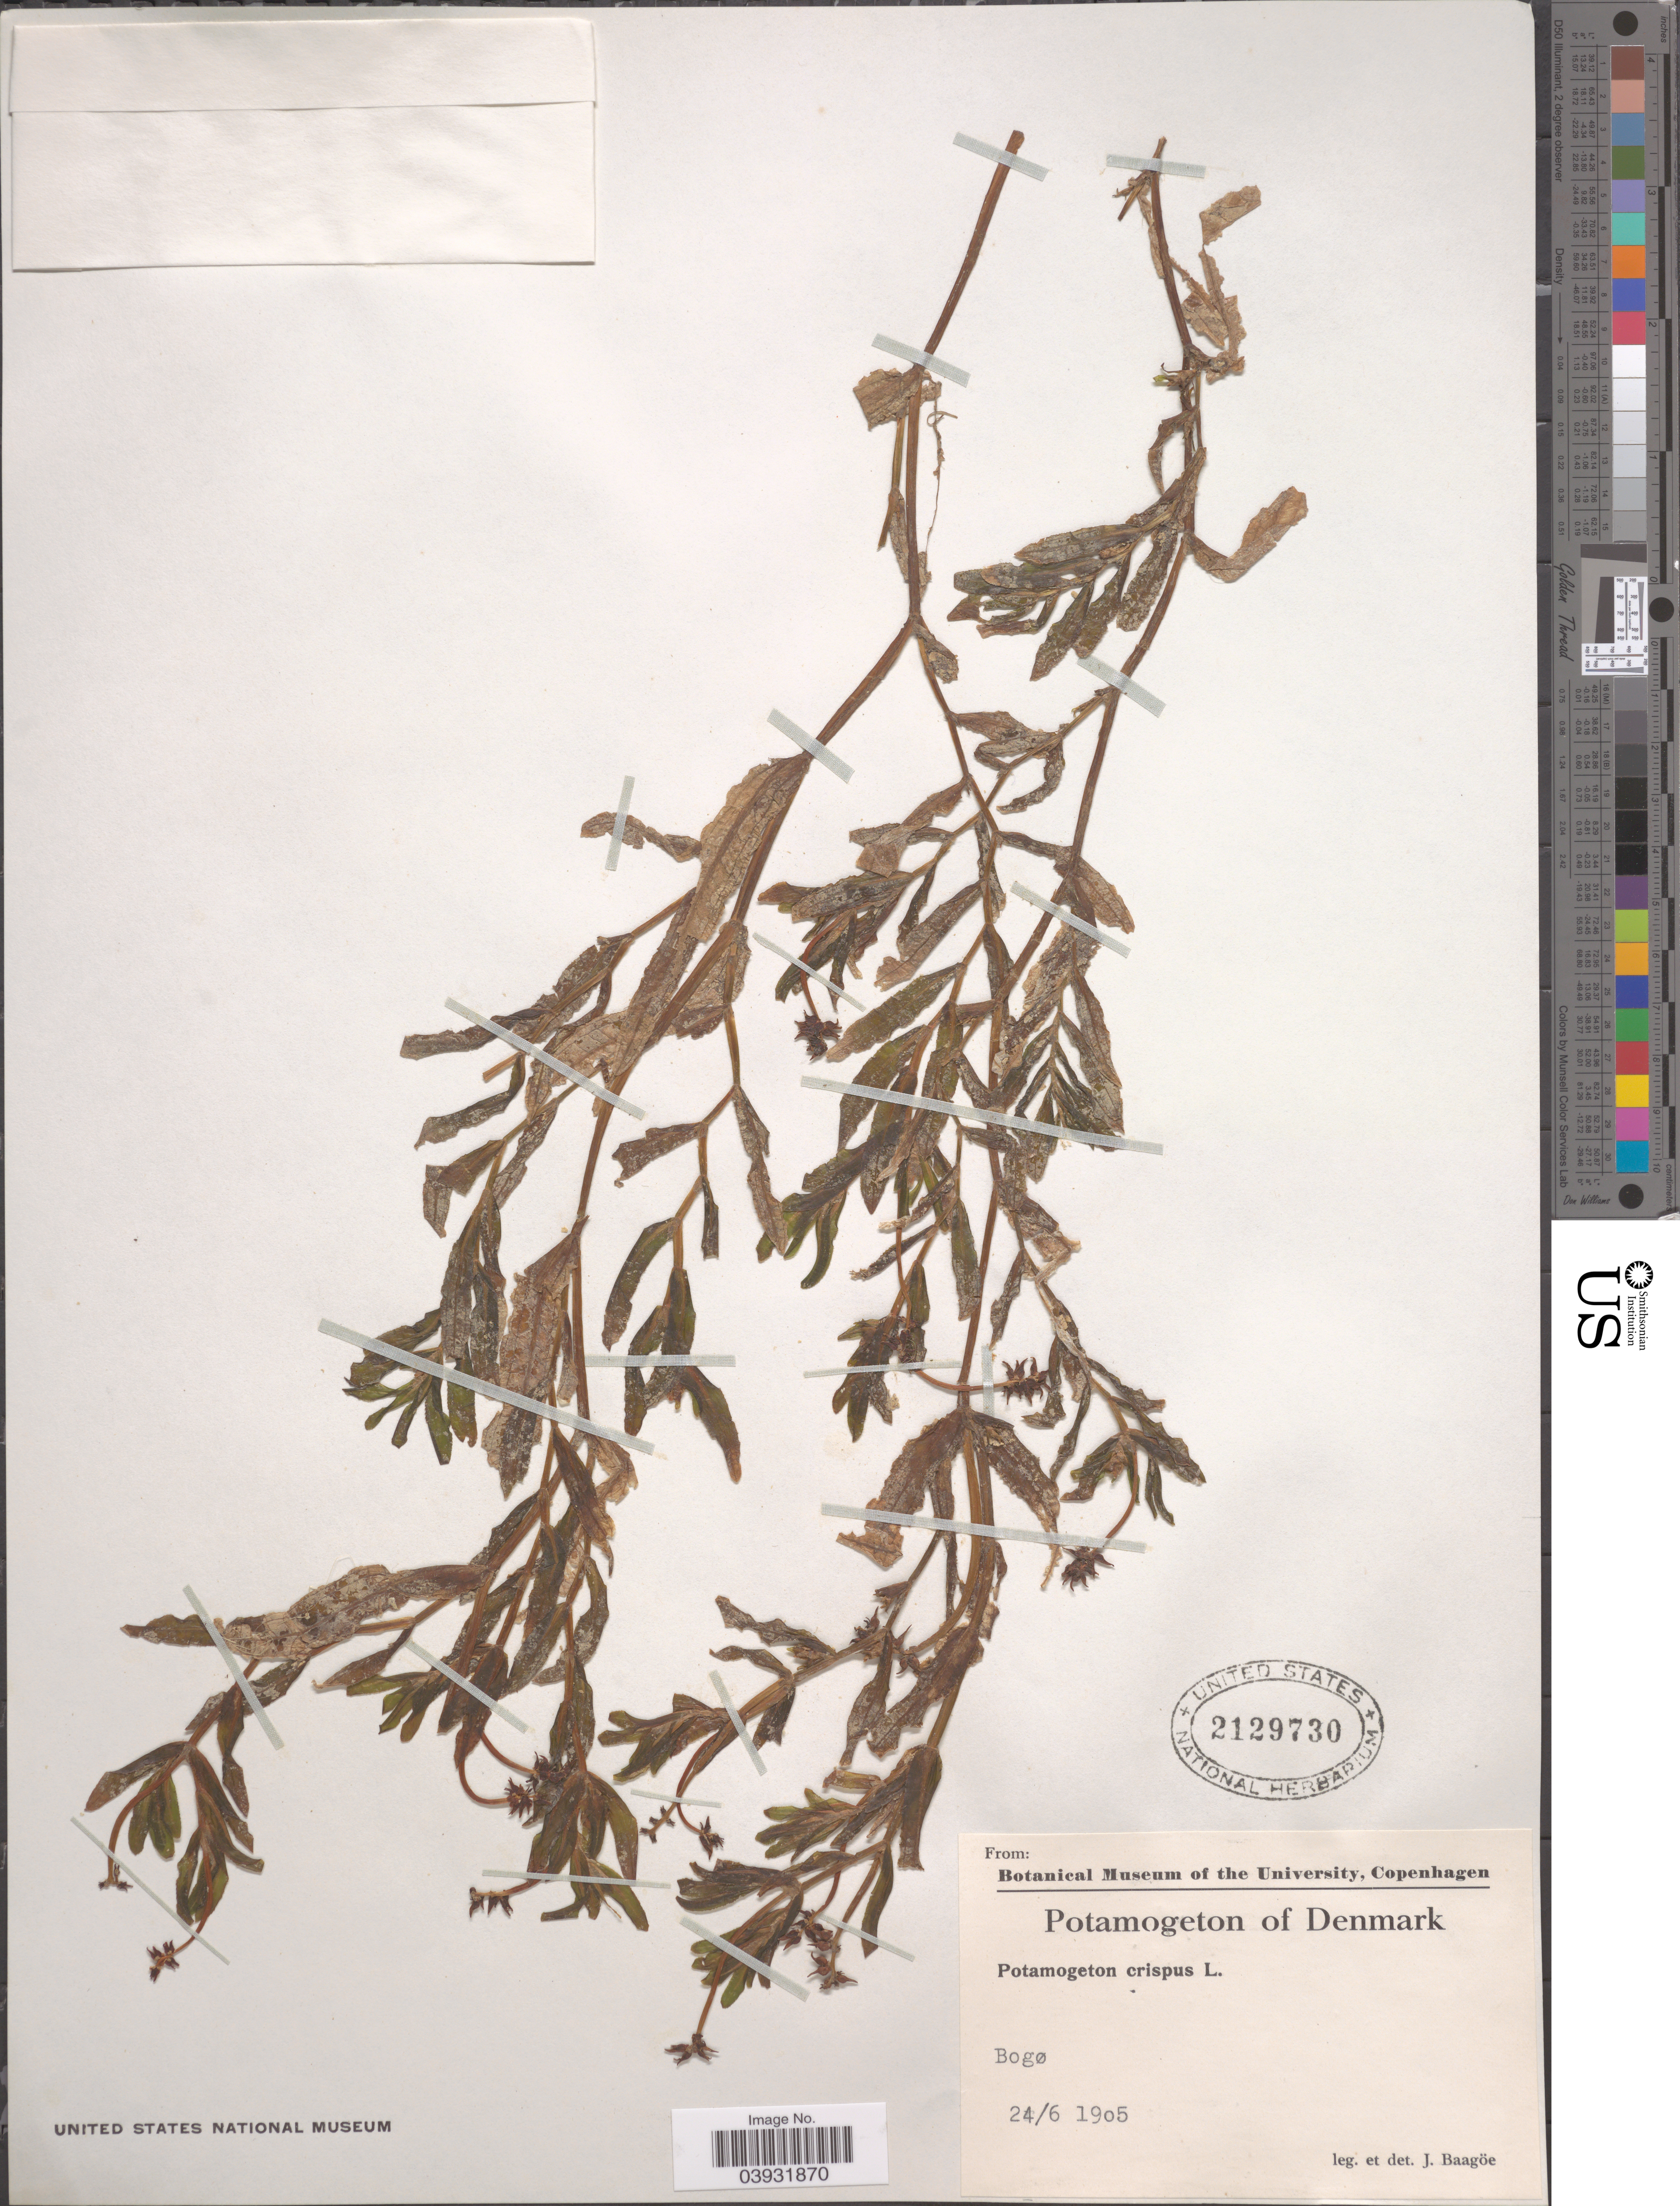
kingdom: Plantae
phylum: Tracheophyta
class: Liliopsida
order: Alismatales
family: Potamogetonaceae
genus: Potamogeton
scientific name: Potamogeton crispus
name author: L.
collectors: J. Baagoe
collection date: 1905-06-24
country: Denmark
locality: Bogø.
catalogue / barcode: US 2129730